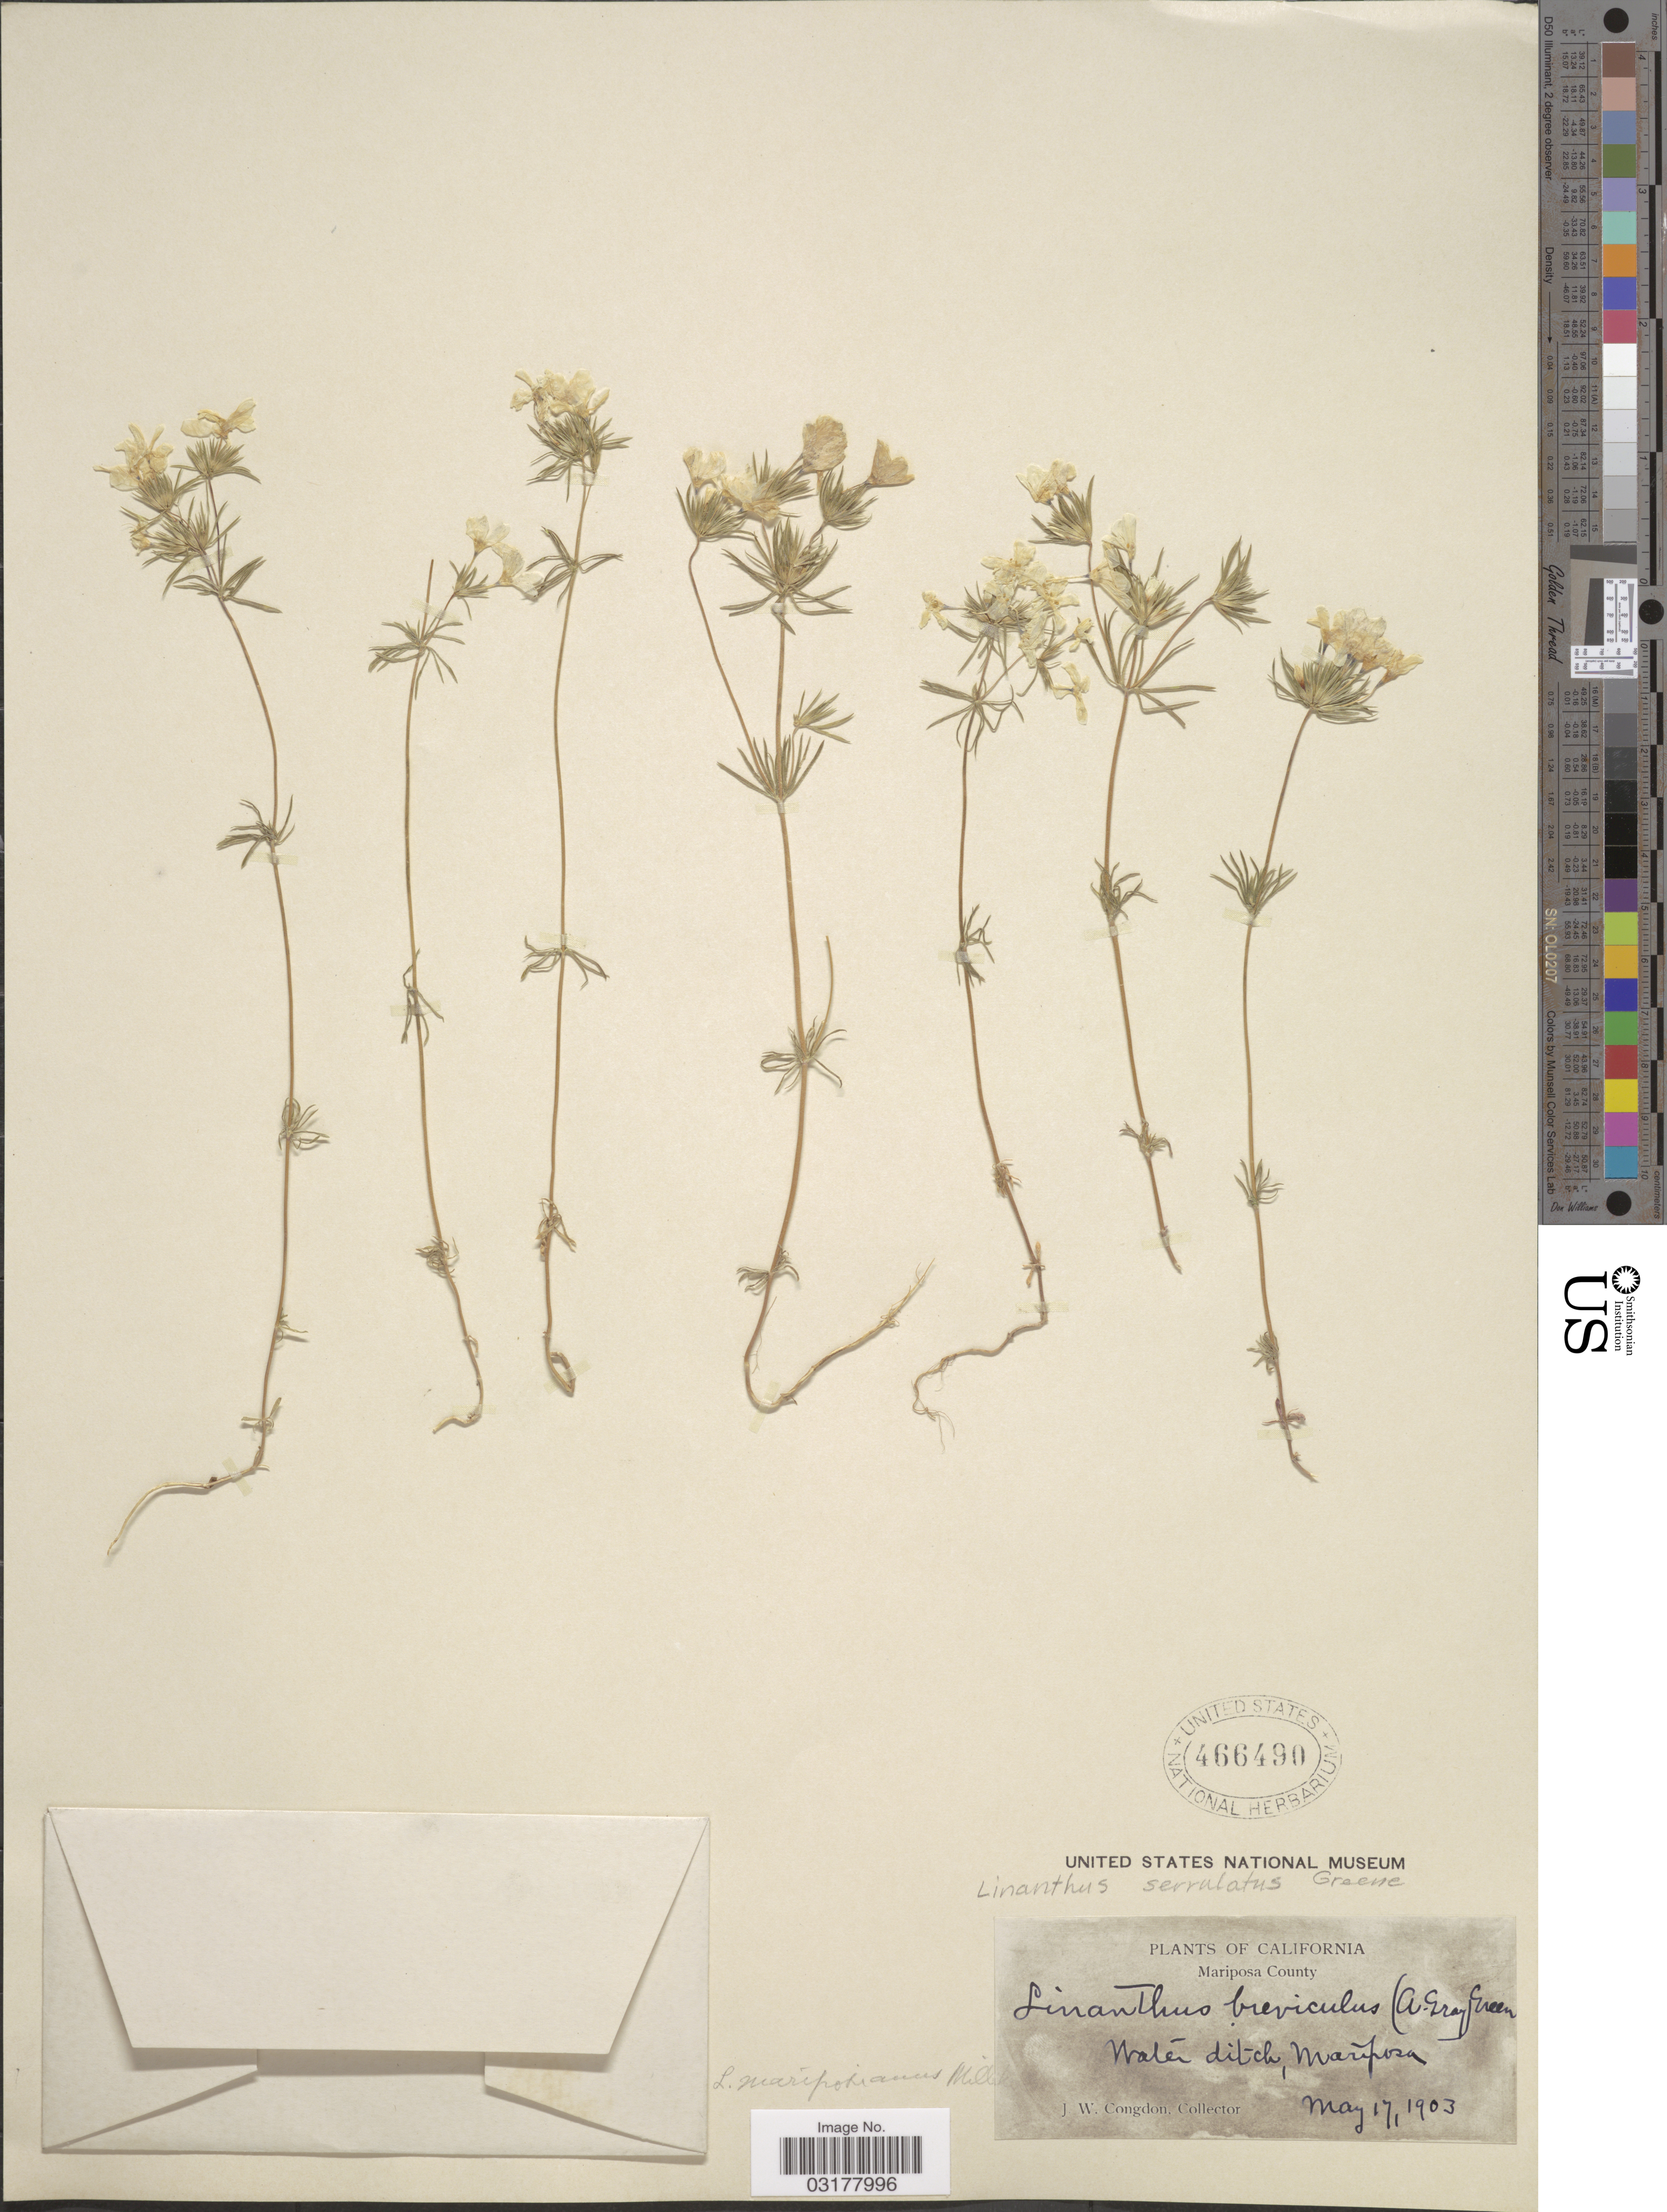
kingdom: Plantae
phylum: Tracheophyta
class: Magnoliopsida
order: Ericales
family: Polemoniaceae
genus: Leptosiphon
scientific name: Leptosiphon serrulatus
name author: (Greene) J.M. Porter & L.A. Johnson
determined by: Strong, Mark T., (BOT), Smithsonian Institution - National Museum of Natural History (UNITED STATES)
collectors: J. W. Congdon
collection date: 1903-05-17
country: United States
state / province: California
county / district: Mariposa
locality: Mariposa County, Water ditch, Mariposa.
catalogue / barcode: US 466490